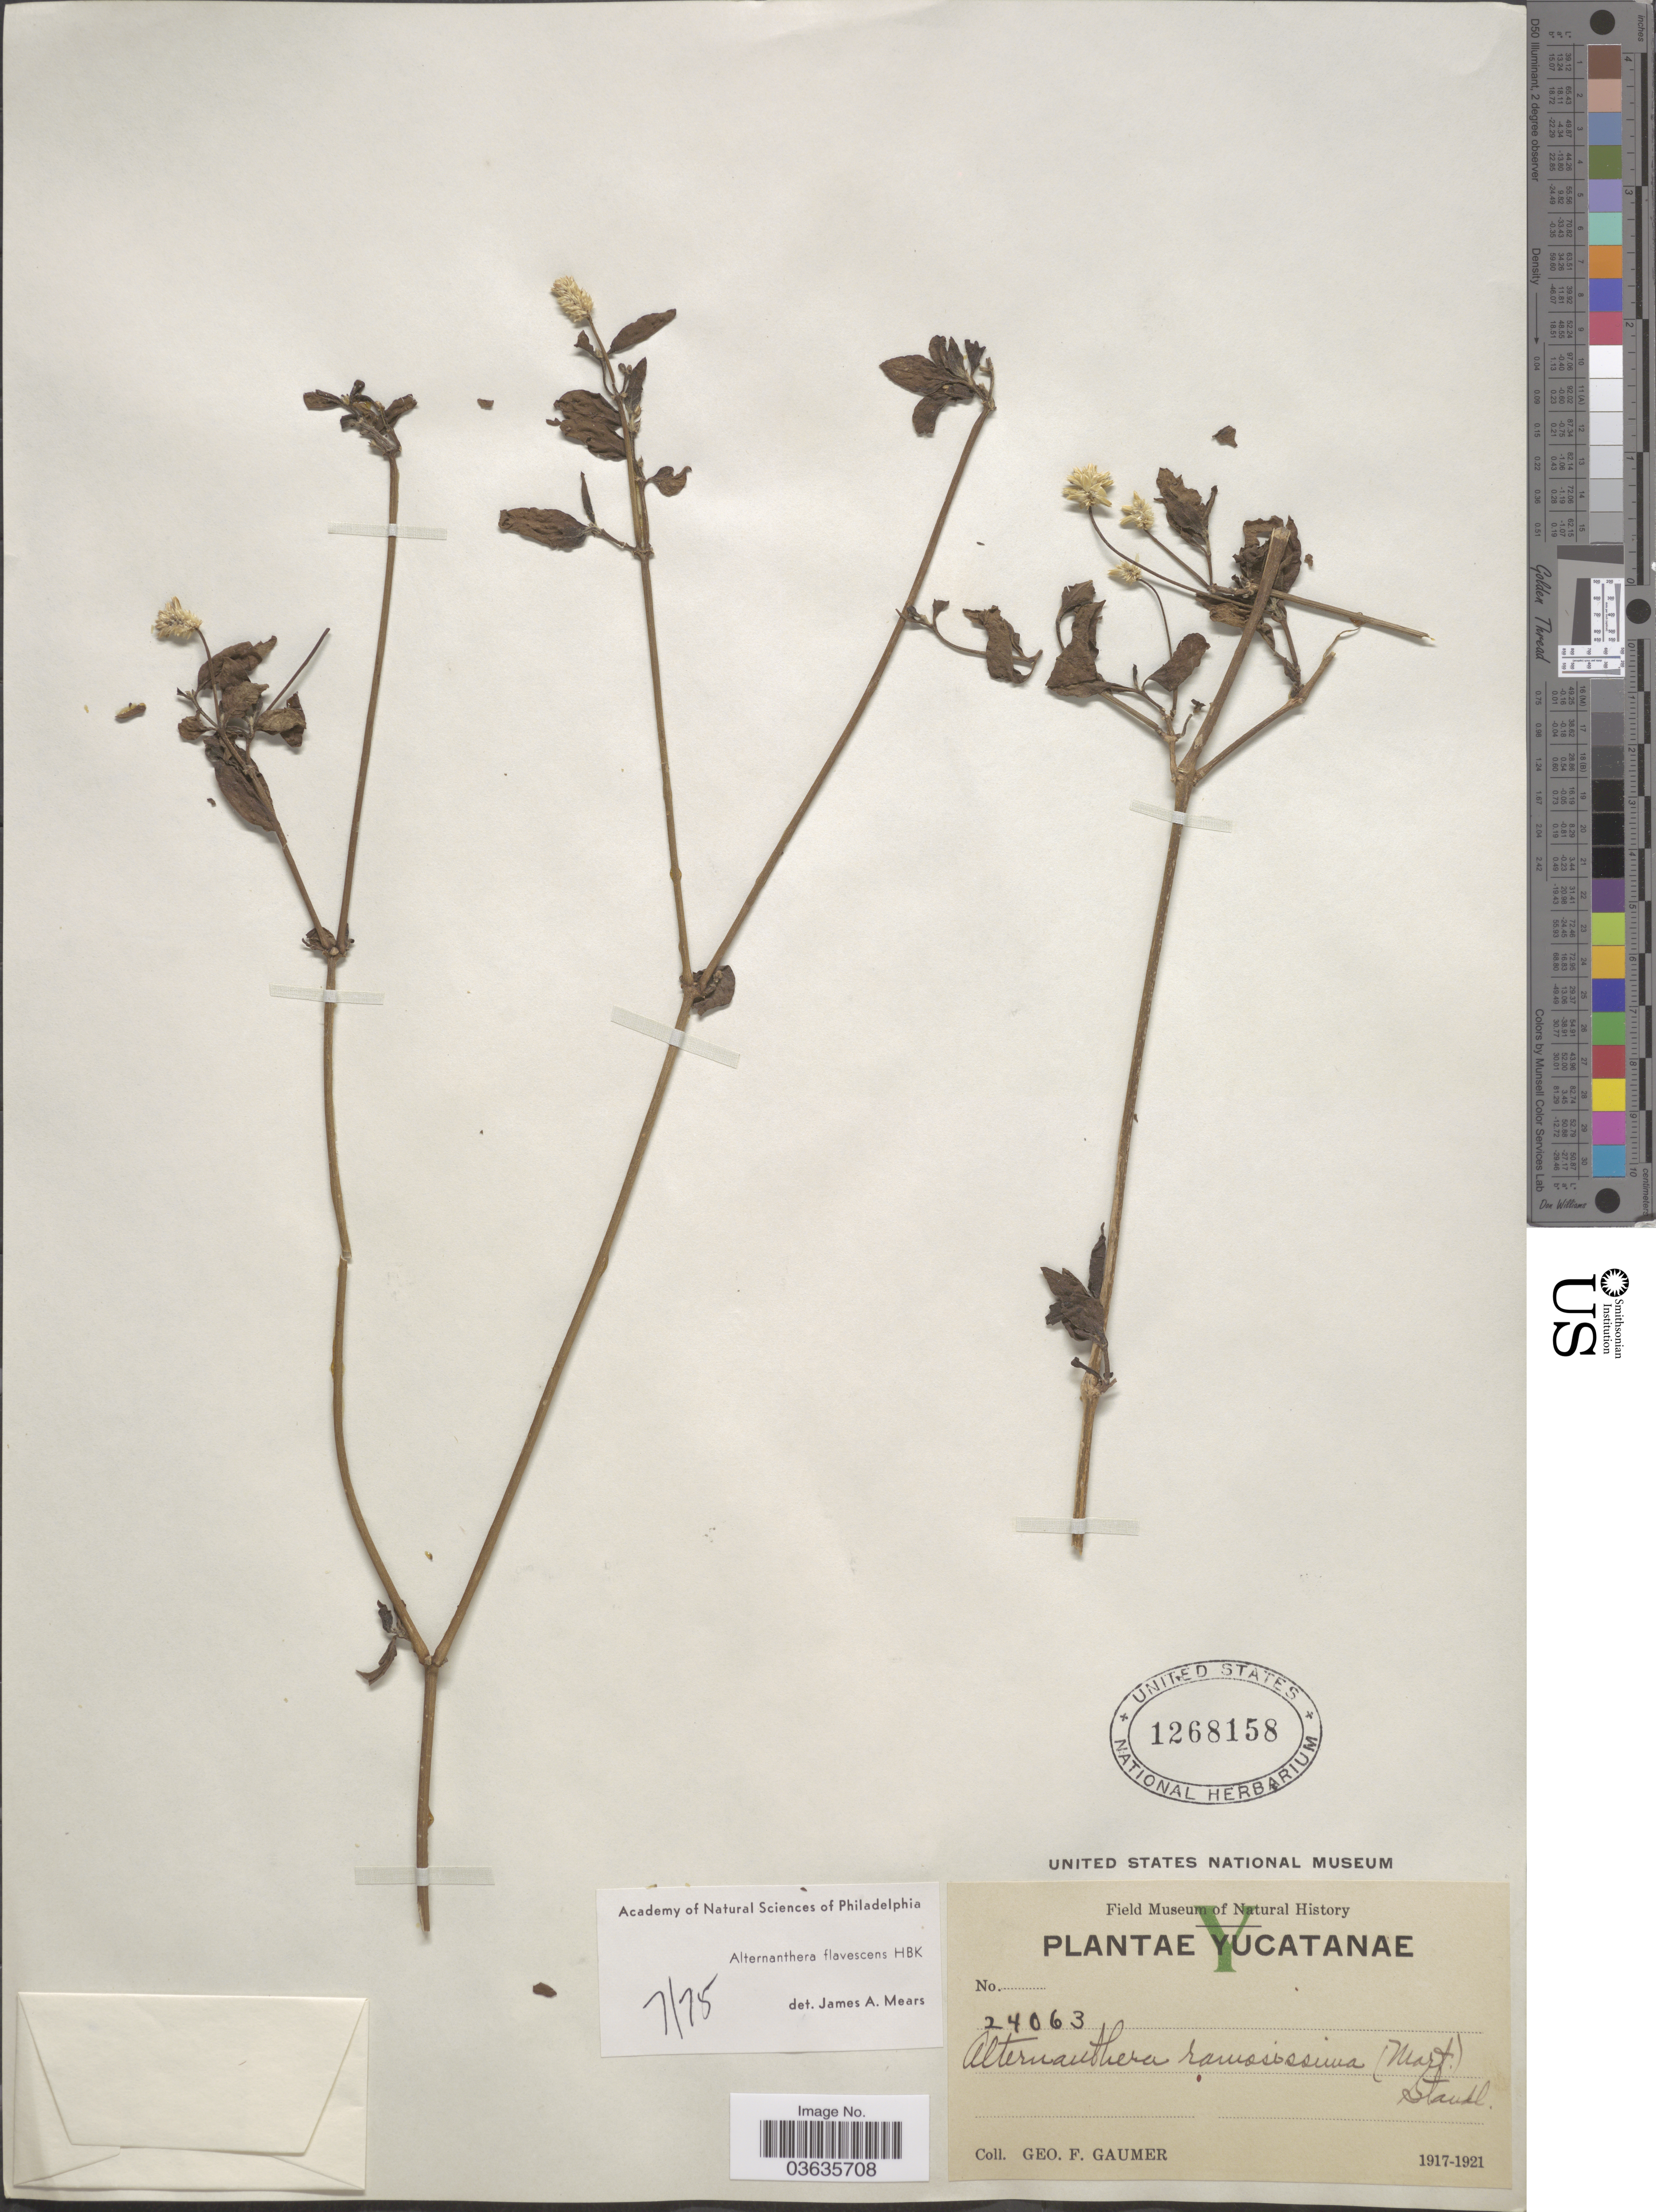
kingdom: Plantae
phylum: Tracheophyta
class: Magnoliopsida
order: Caryophyllales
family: Amaranthaceae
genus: Alternanthera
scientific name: Alternanthera flavescens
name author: Kunth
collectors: G. F. Gaumer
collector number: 24063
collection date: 1917/1921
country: Mexico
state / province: Yucatán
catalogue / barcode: US 1268158